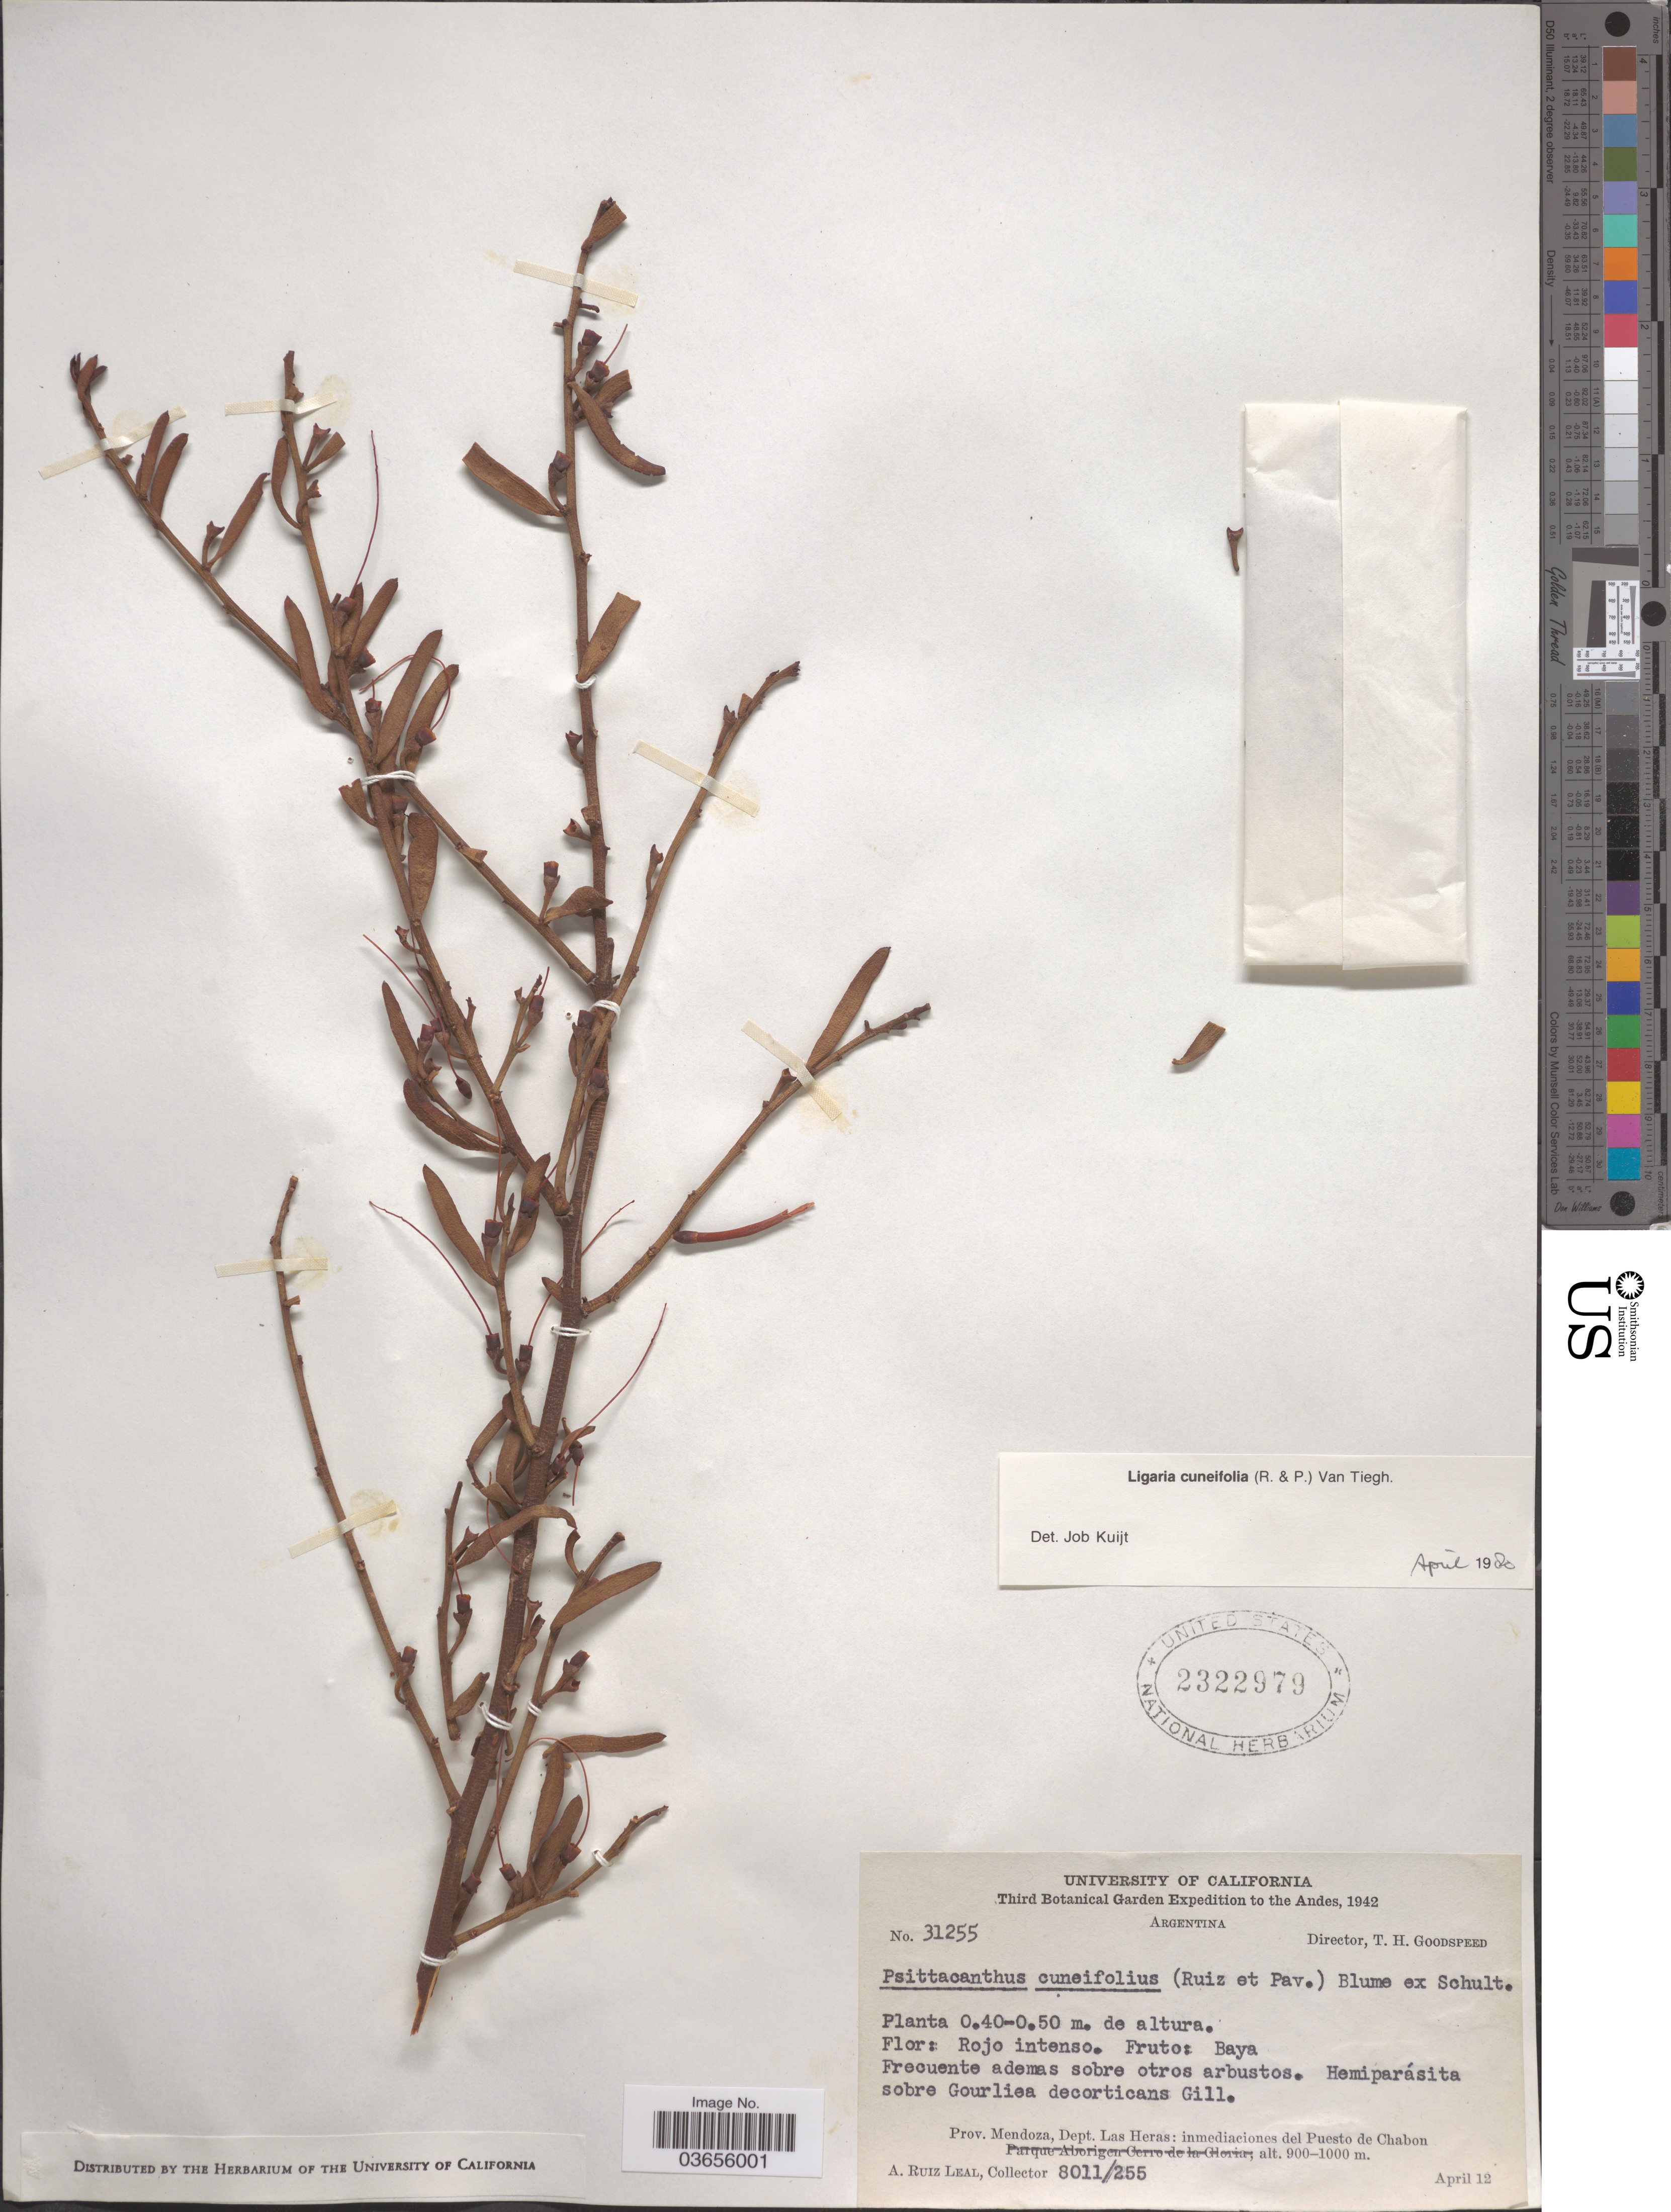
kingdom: Plantae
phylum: Tracheophyta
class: Magnoliopsida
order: Santalales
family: Loranthaceae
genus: Ligaria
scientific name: Ligaria cuneifolia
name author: (Ruiz & Pav.) Tiegh.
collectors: A. R. Leal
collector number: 8011/255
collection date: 1942-04-12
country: Argentina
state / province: Mendoza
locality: The Andes. Dept. Las Heras: inmediaciones del Puesto de Chabon.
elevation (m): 900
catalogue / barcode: US 2322979